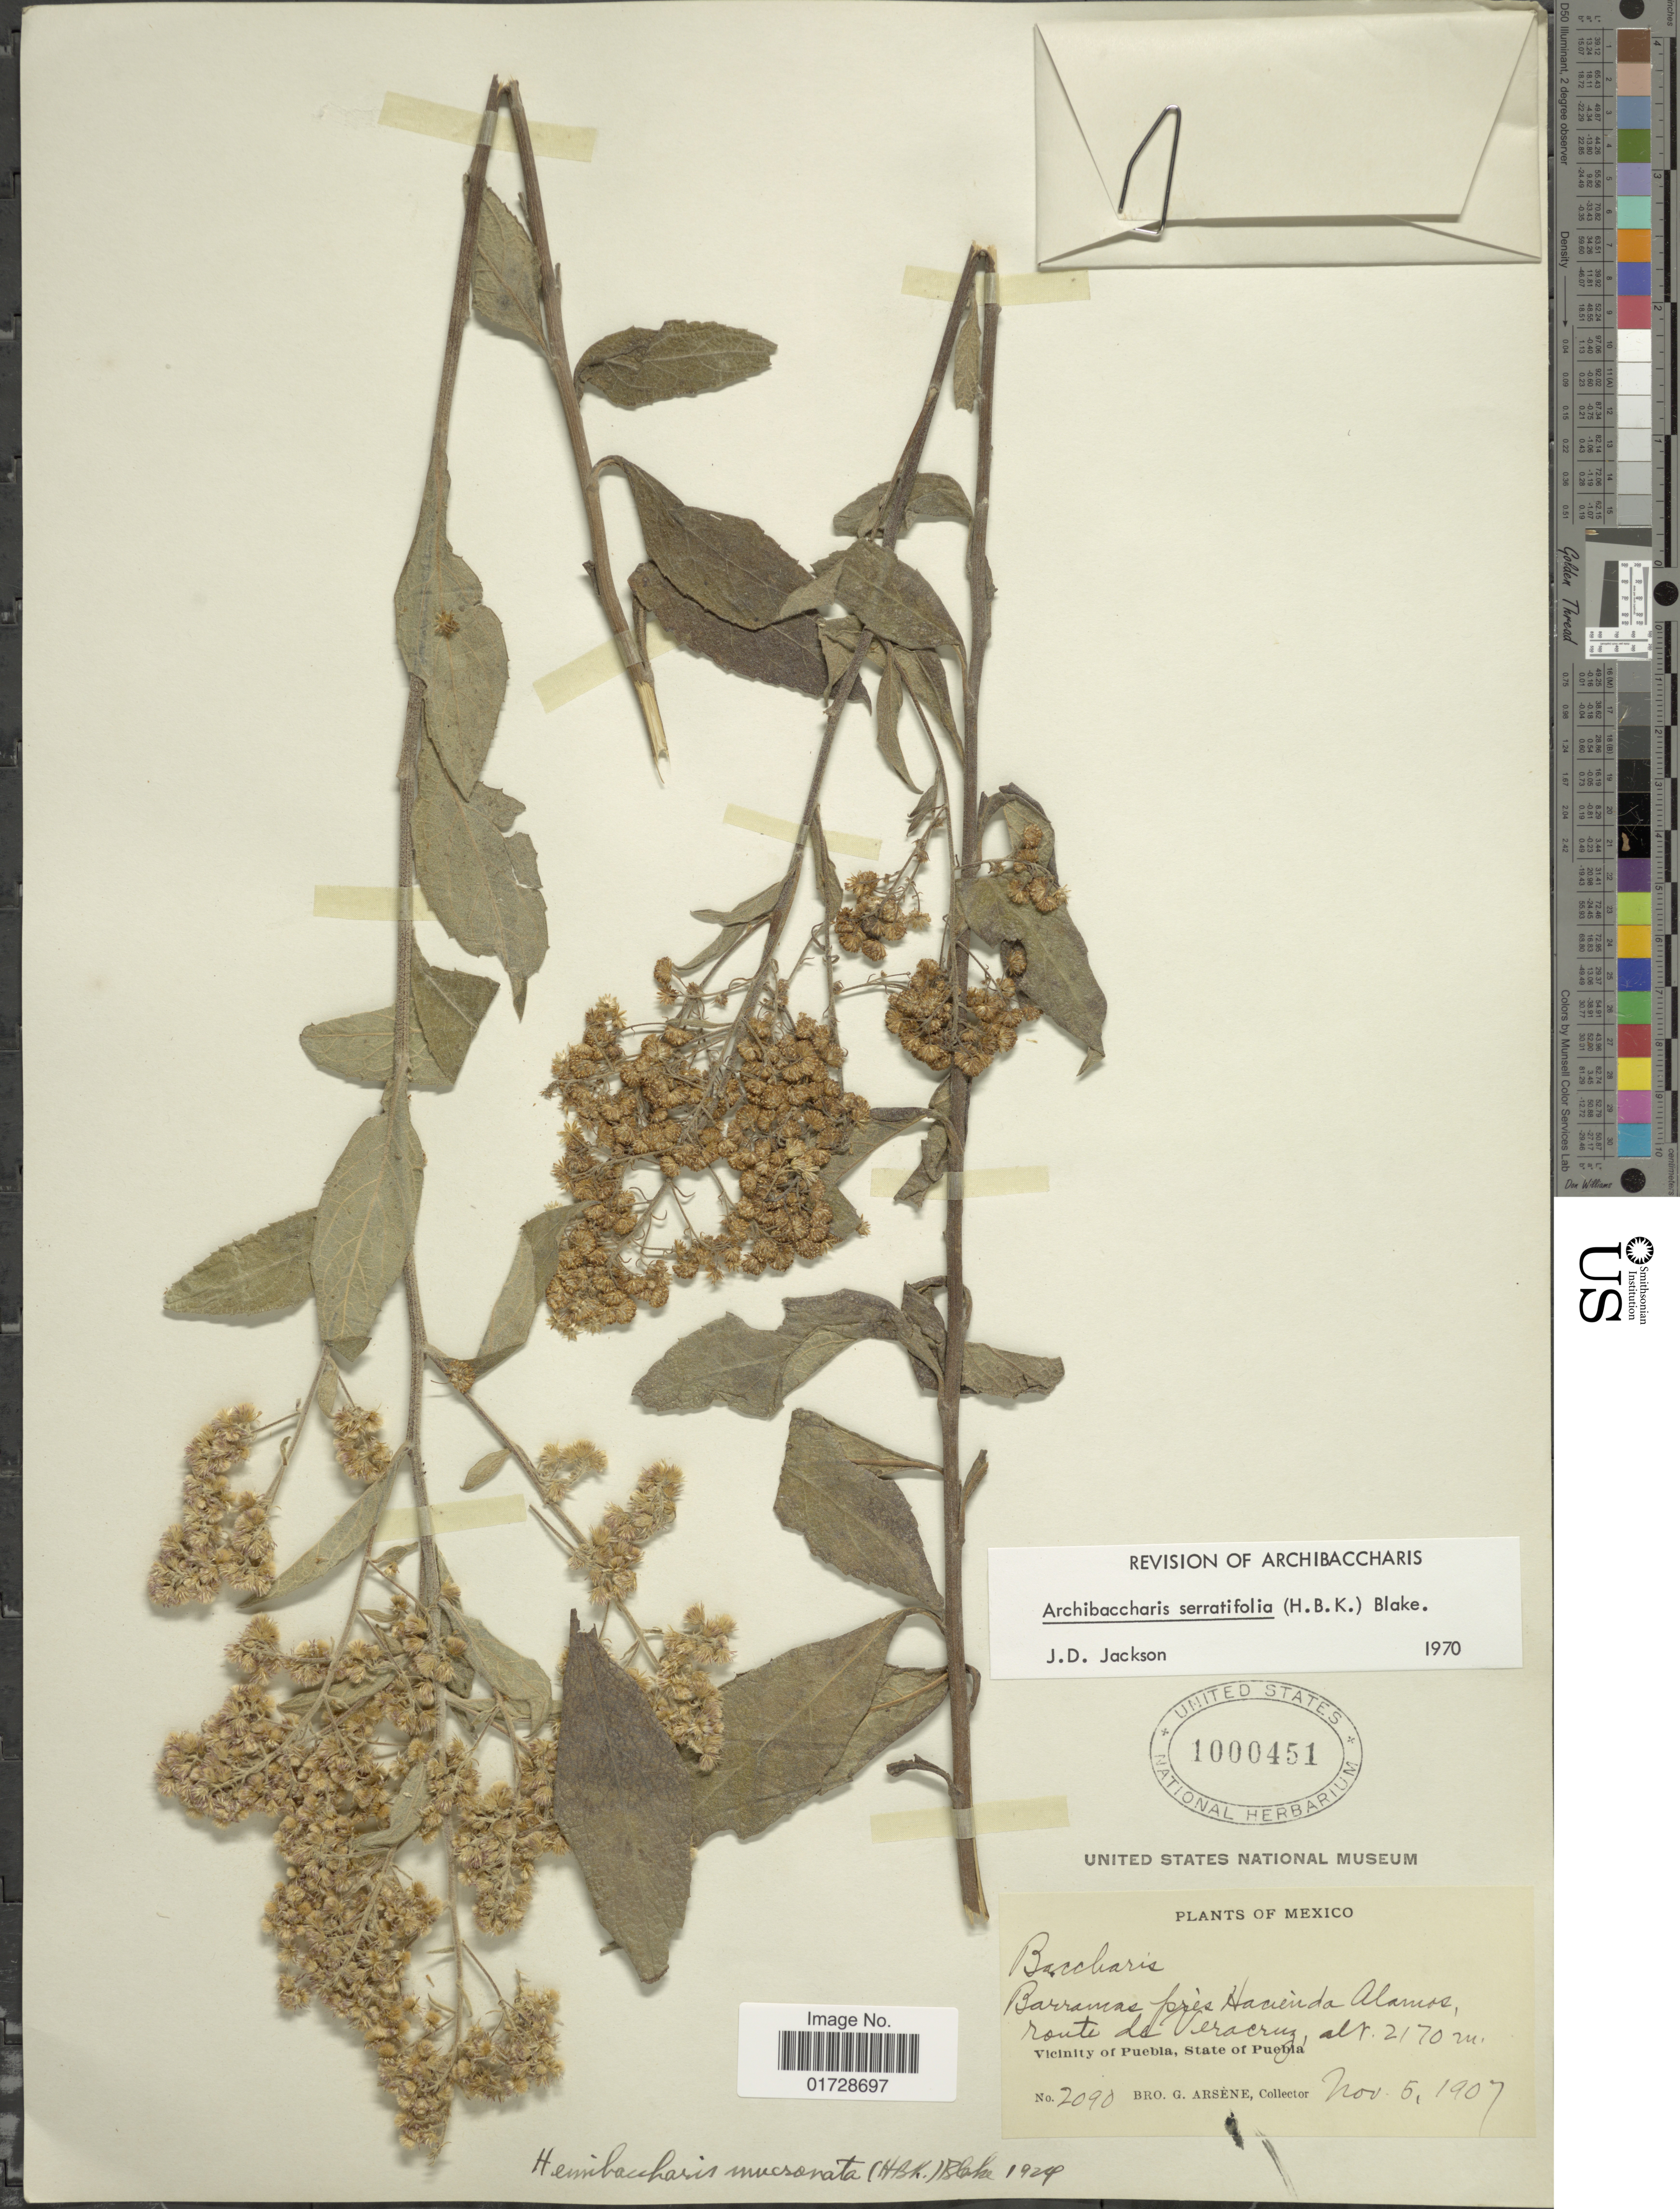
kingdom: Plantae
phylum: Tracheophyta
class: Magnoliopsida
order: Asterales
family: Asteraceae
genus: Archibaccharis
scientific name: Archibaccharis serratifolia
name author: (Kunth) S.F. Blake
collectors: Bro. G. Arsène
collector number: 2090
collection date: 1907-11-05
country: Mexico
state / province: Puebla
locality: Route de Veracruz, Viicnity of Puebla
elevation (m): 2170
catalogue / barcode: US 1000451